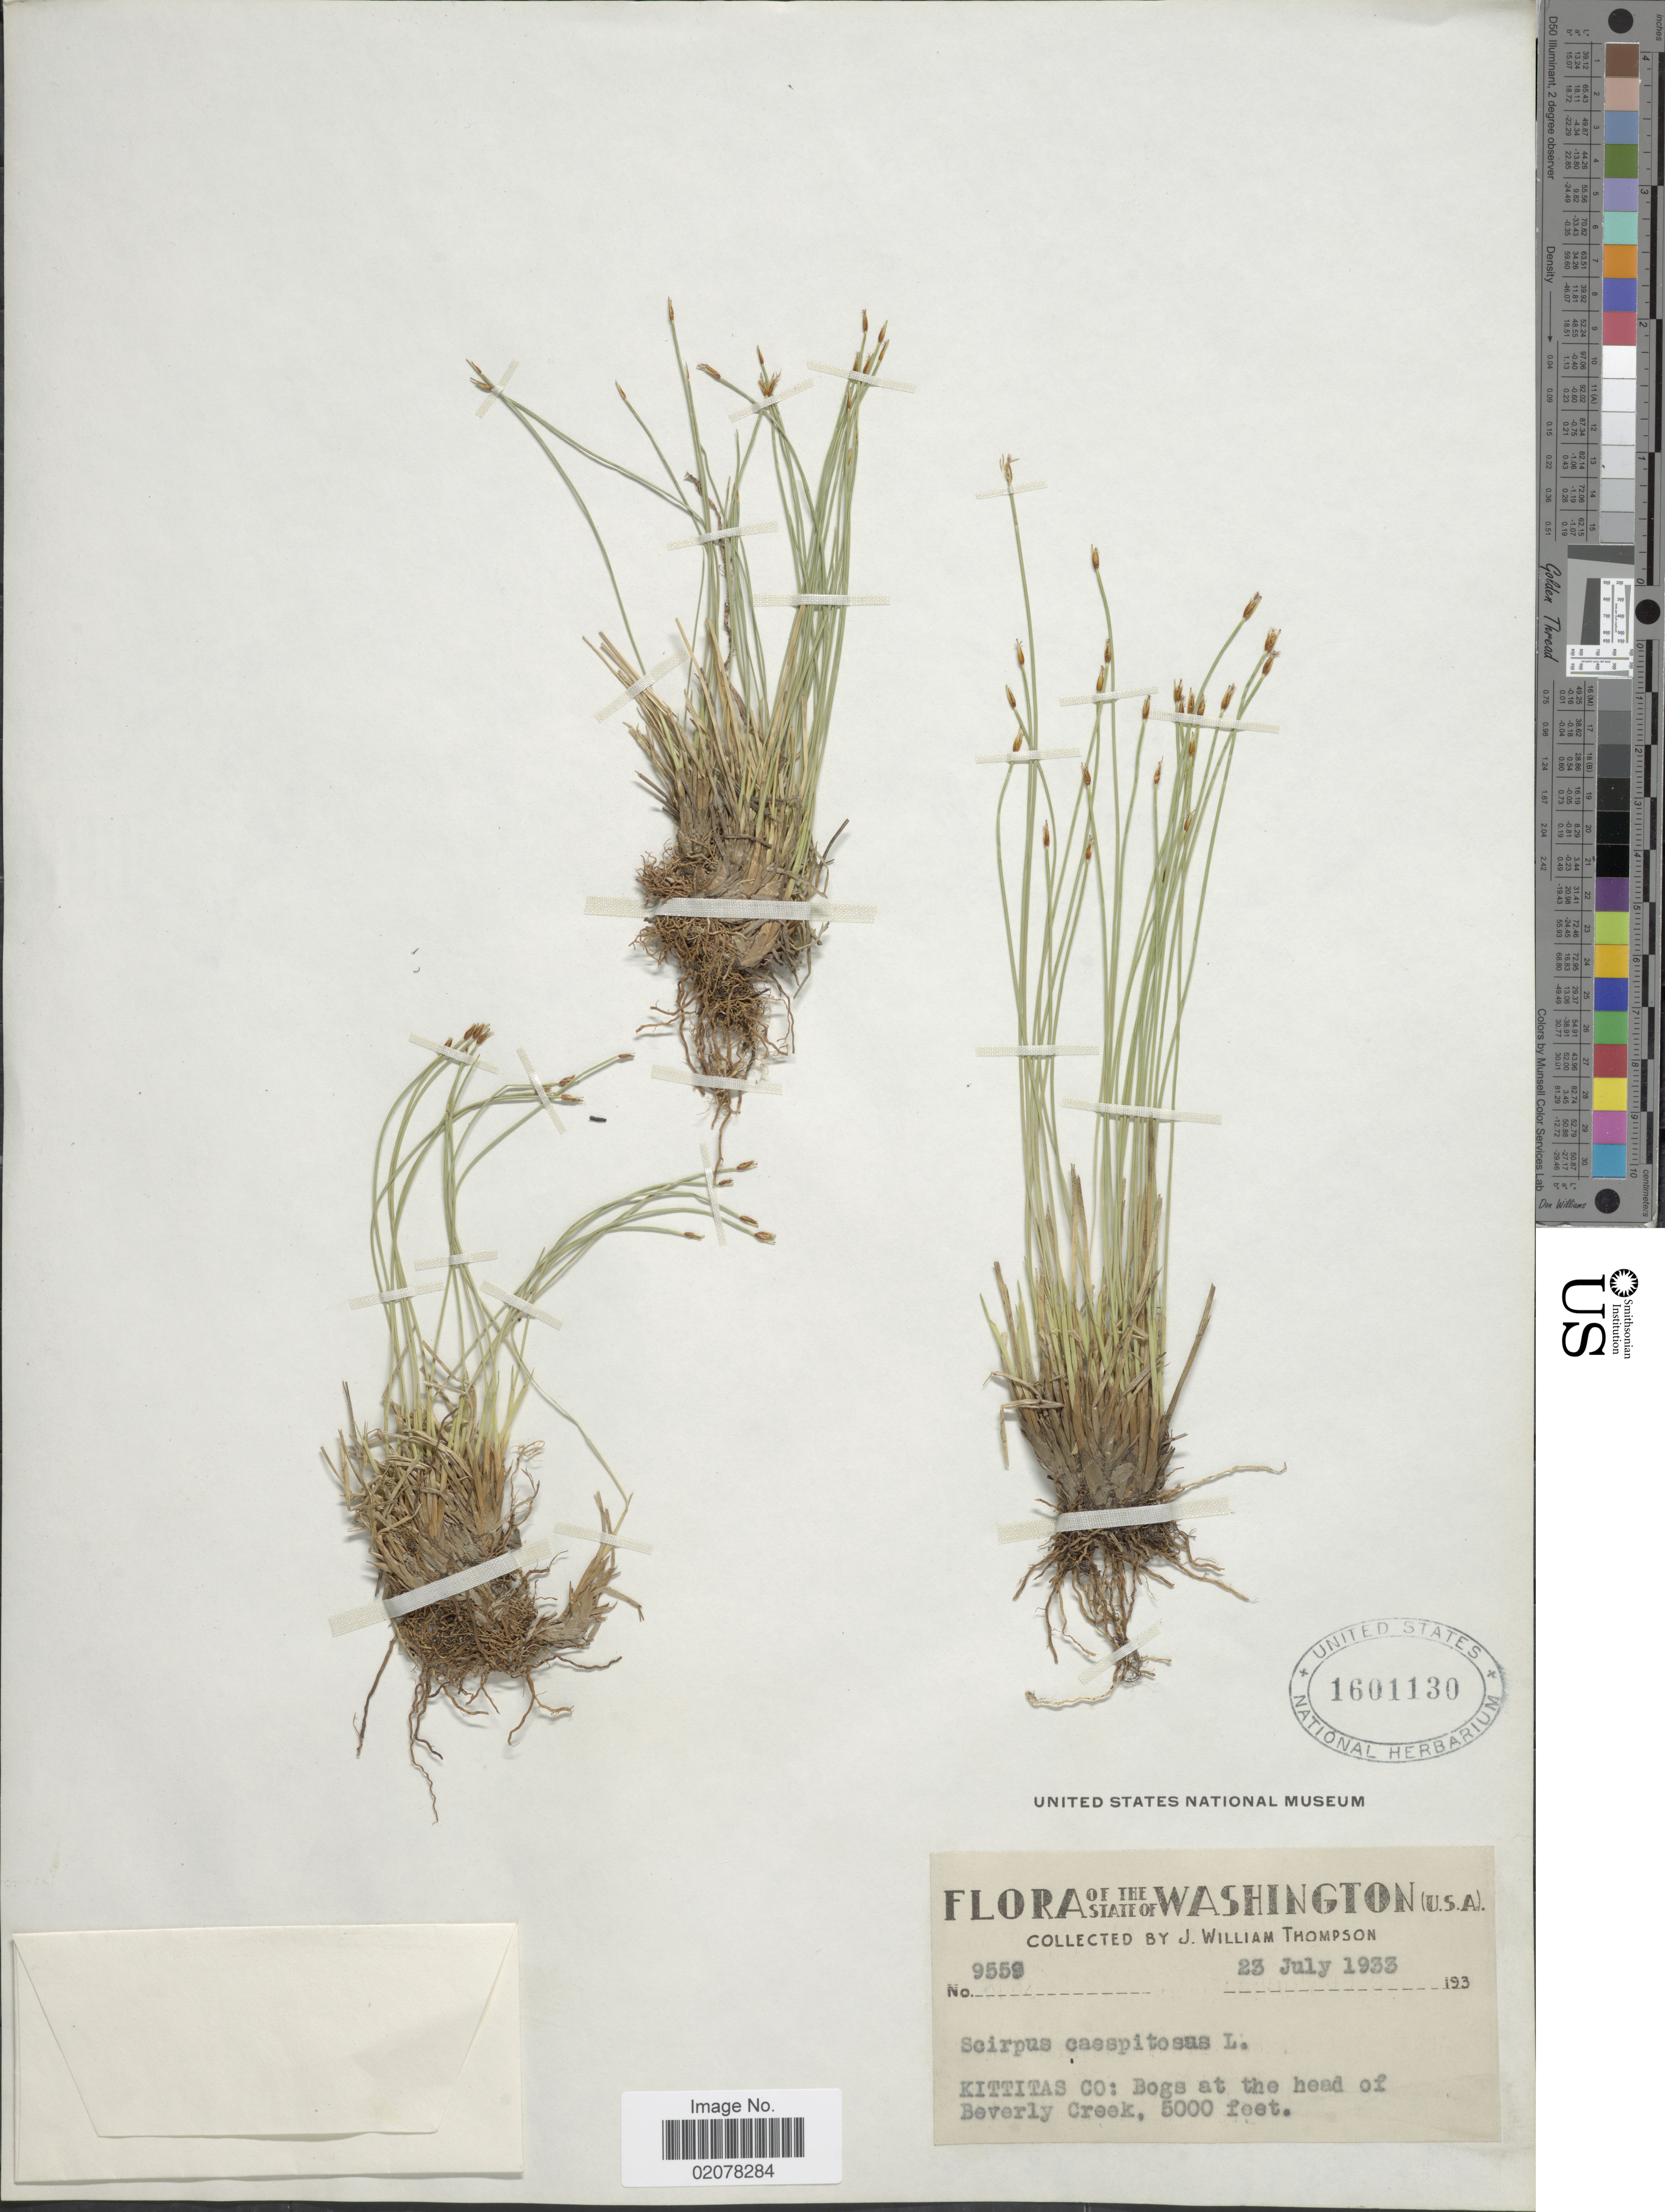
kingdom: Plantae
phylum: Tracheophyta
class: Liliopsida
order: Poales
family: Cyperaceae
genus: Trichophorum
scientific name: Trichophorum cespitosum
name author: (L.) Hartm.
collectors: J. W. Thompson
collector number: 9559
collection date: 1933-07-23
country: United States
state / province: Washington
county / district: Kittitas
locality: Kittitas Co: Bogs at the head of Beverly Creek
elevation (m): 1524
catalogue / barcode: US 1601130